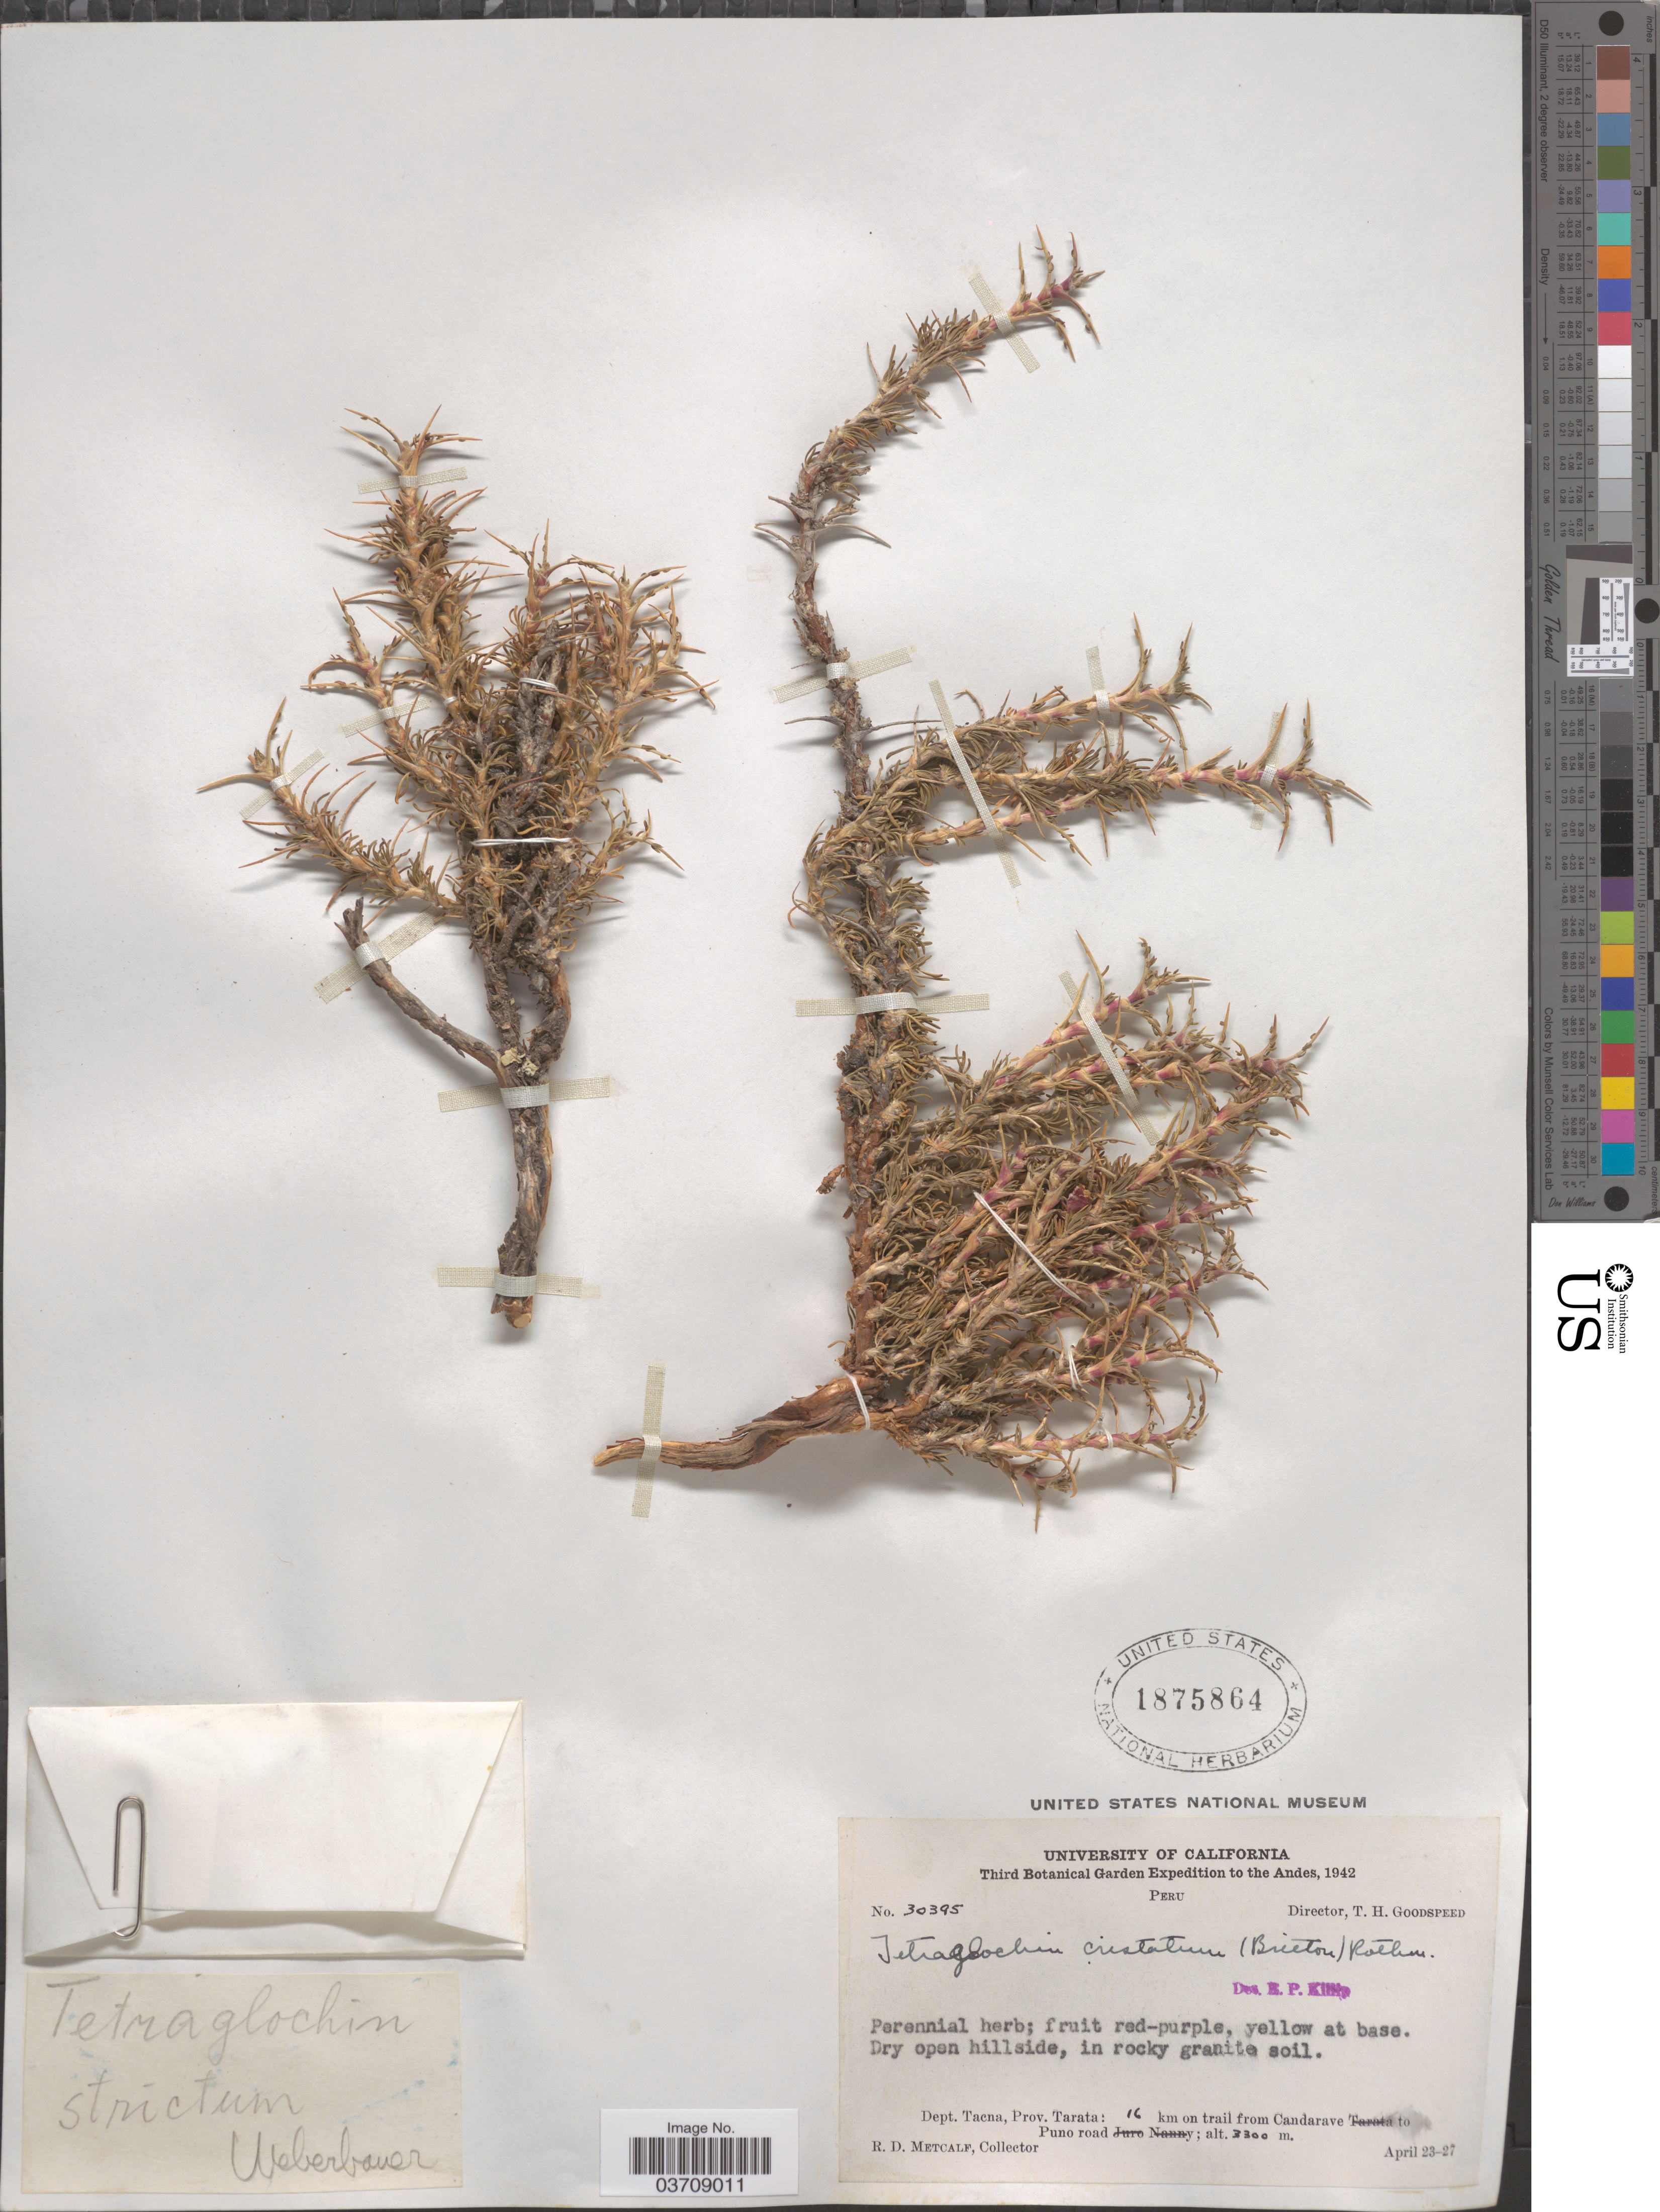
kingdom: Plantae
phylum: Tracheophyta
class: Magnoliopsida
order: Rosales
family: Rosaceae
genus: Tetraglochin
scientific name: Tetraglochin cristatum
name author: Rothm.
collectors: R. D. Metcalf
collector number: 30395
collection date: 1942-04-23/1942-04-27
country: Peru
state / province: Tacna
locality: The Andes. Dept. Tacna, Prov. Tarata: 16 km on trail from Candarave to Puno road.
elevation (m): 3300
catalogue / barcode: US 1875864